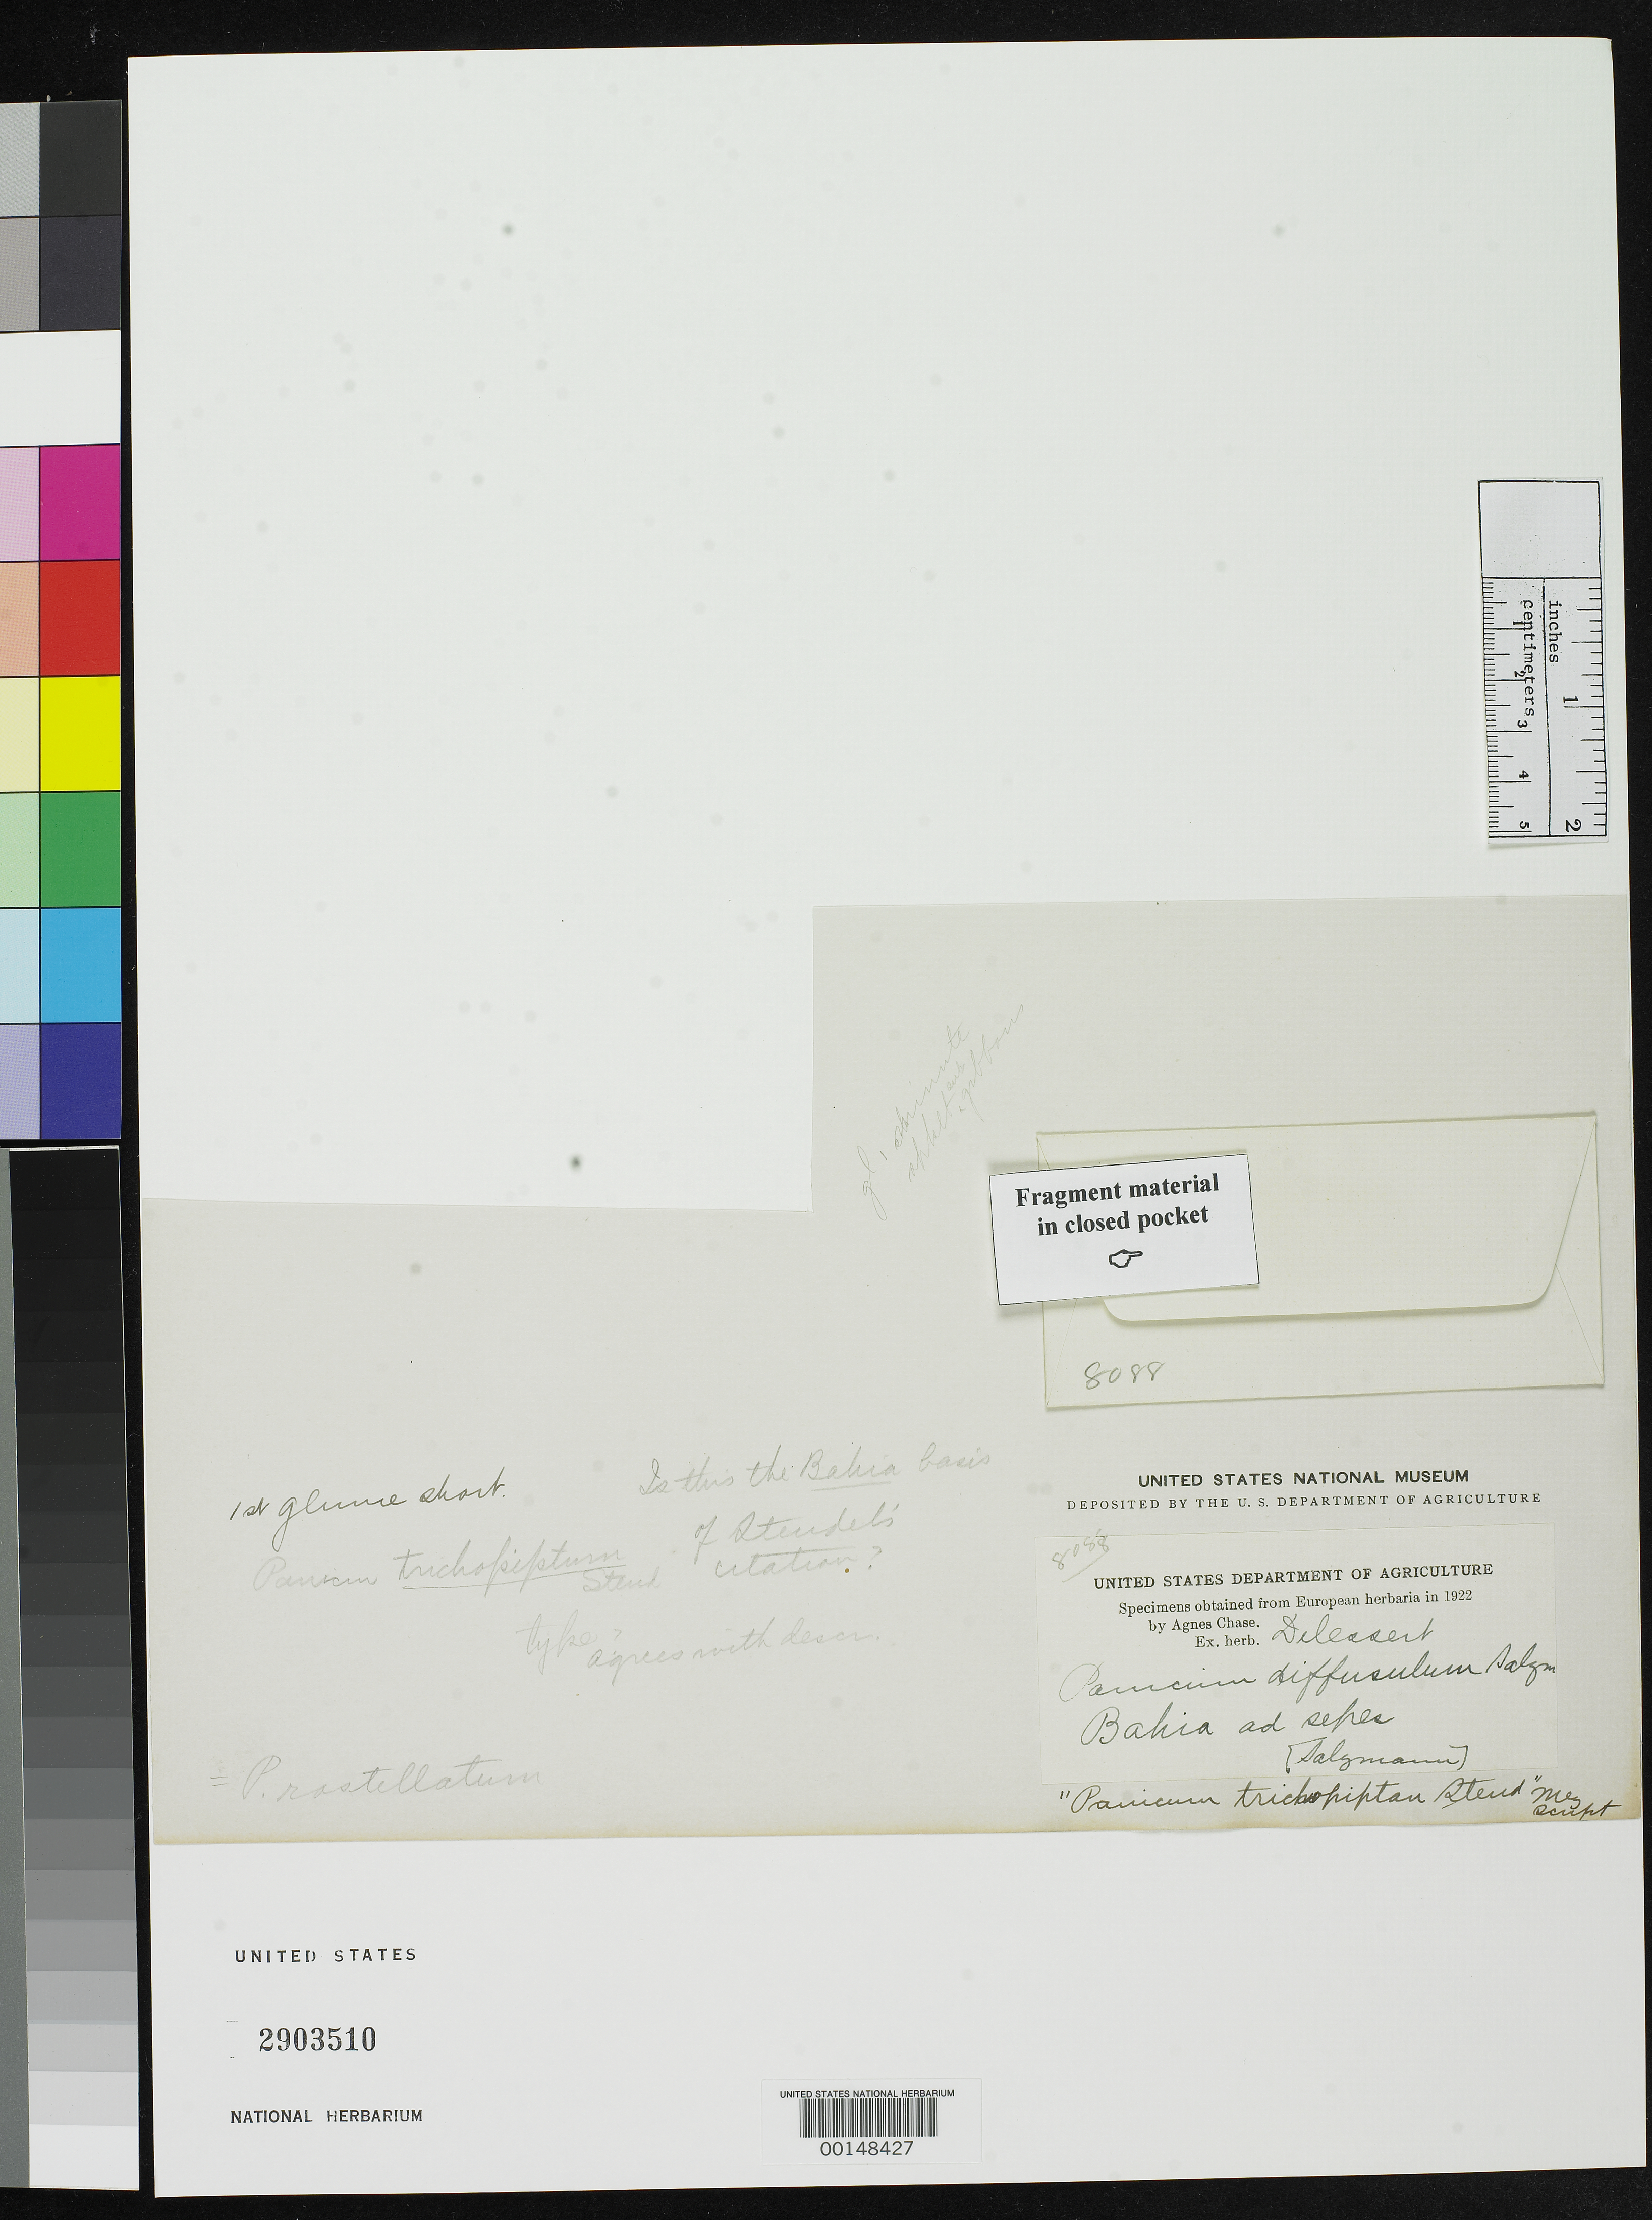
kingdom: Plantae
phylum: Tracheophyta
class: Liliopsida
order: Poales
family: Poaceae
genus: Panicum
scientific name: Panicum diffusulum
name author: Salzm. ex Steud.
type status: Type Fragment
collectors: P. Salzmann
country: Brazil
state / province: Bahia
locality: North of Esplanda city on road to Jaquera.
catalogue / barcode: US 2903510